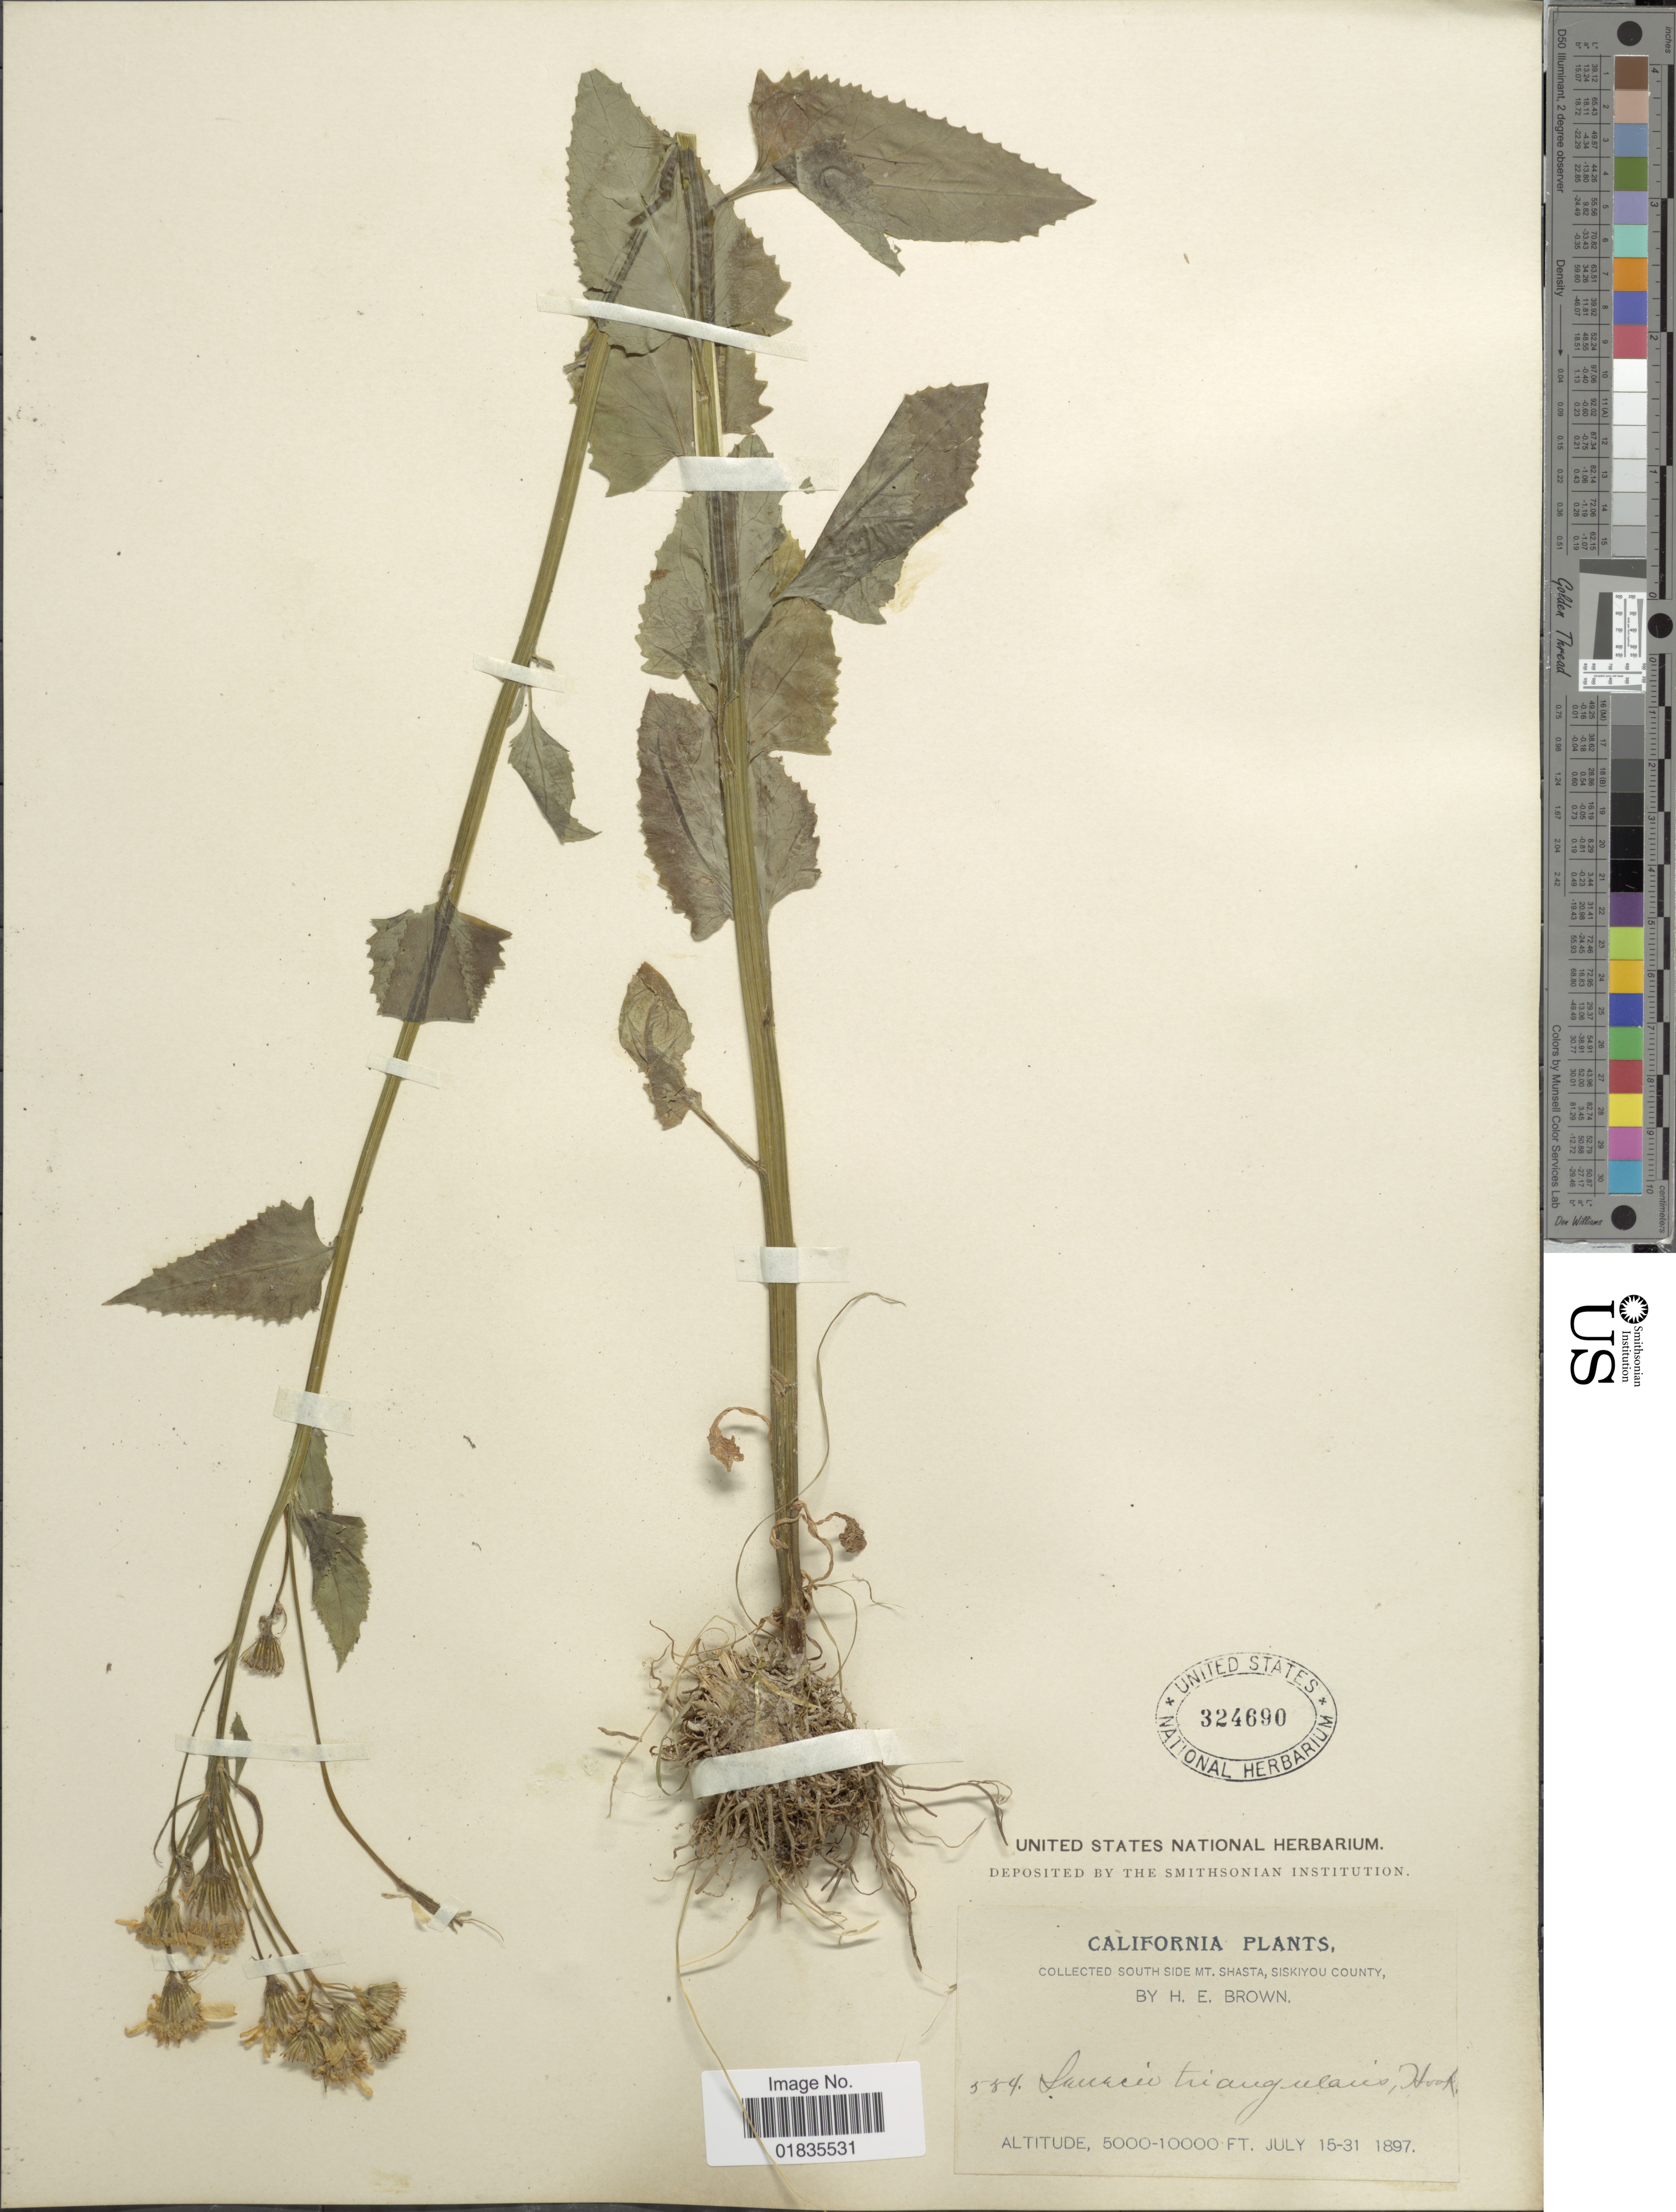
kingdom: Plantae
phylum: Tracheophyta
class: Magnoliopsida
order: Asterales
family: Asteraceae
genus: Senecio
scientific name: Senecio triangularis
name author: Hook.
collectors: H. E. Brown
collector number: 554*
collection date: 1897-07-15/1897-07-31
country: United States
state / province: California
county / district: Siskiyou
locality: South side Mt. Shasta, Siskiyou County.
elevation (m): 1524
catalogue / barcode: US 324690